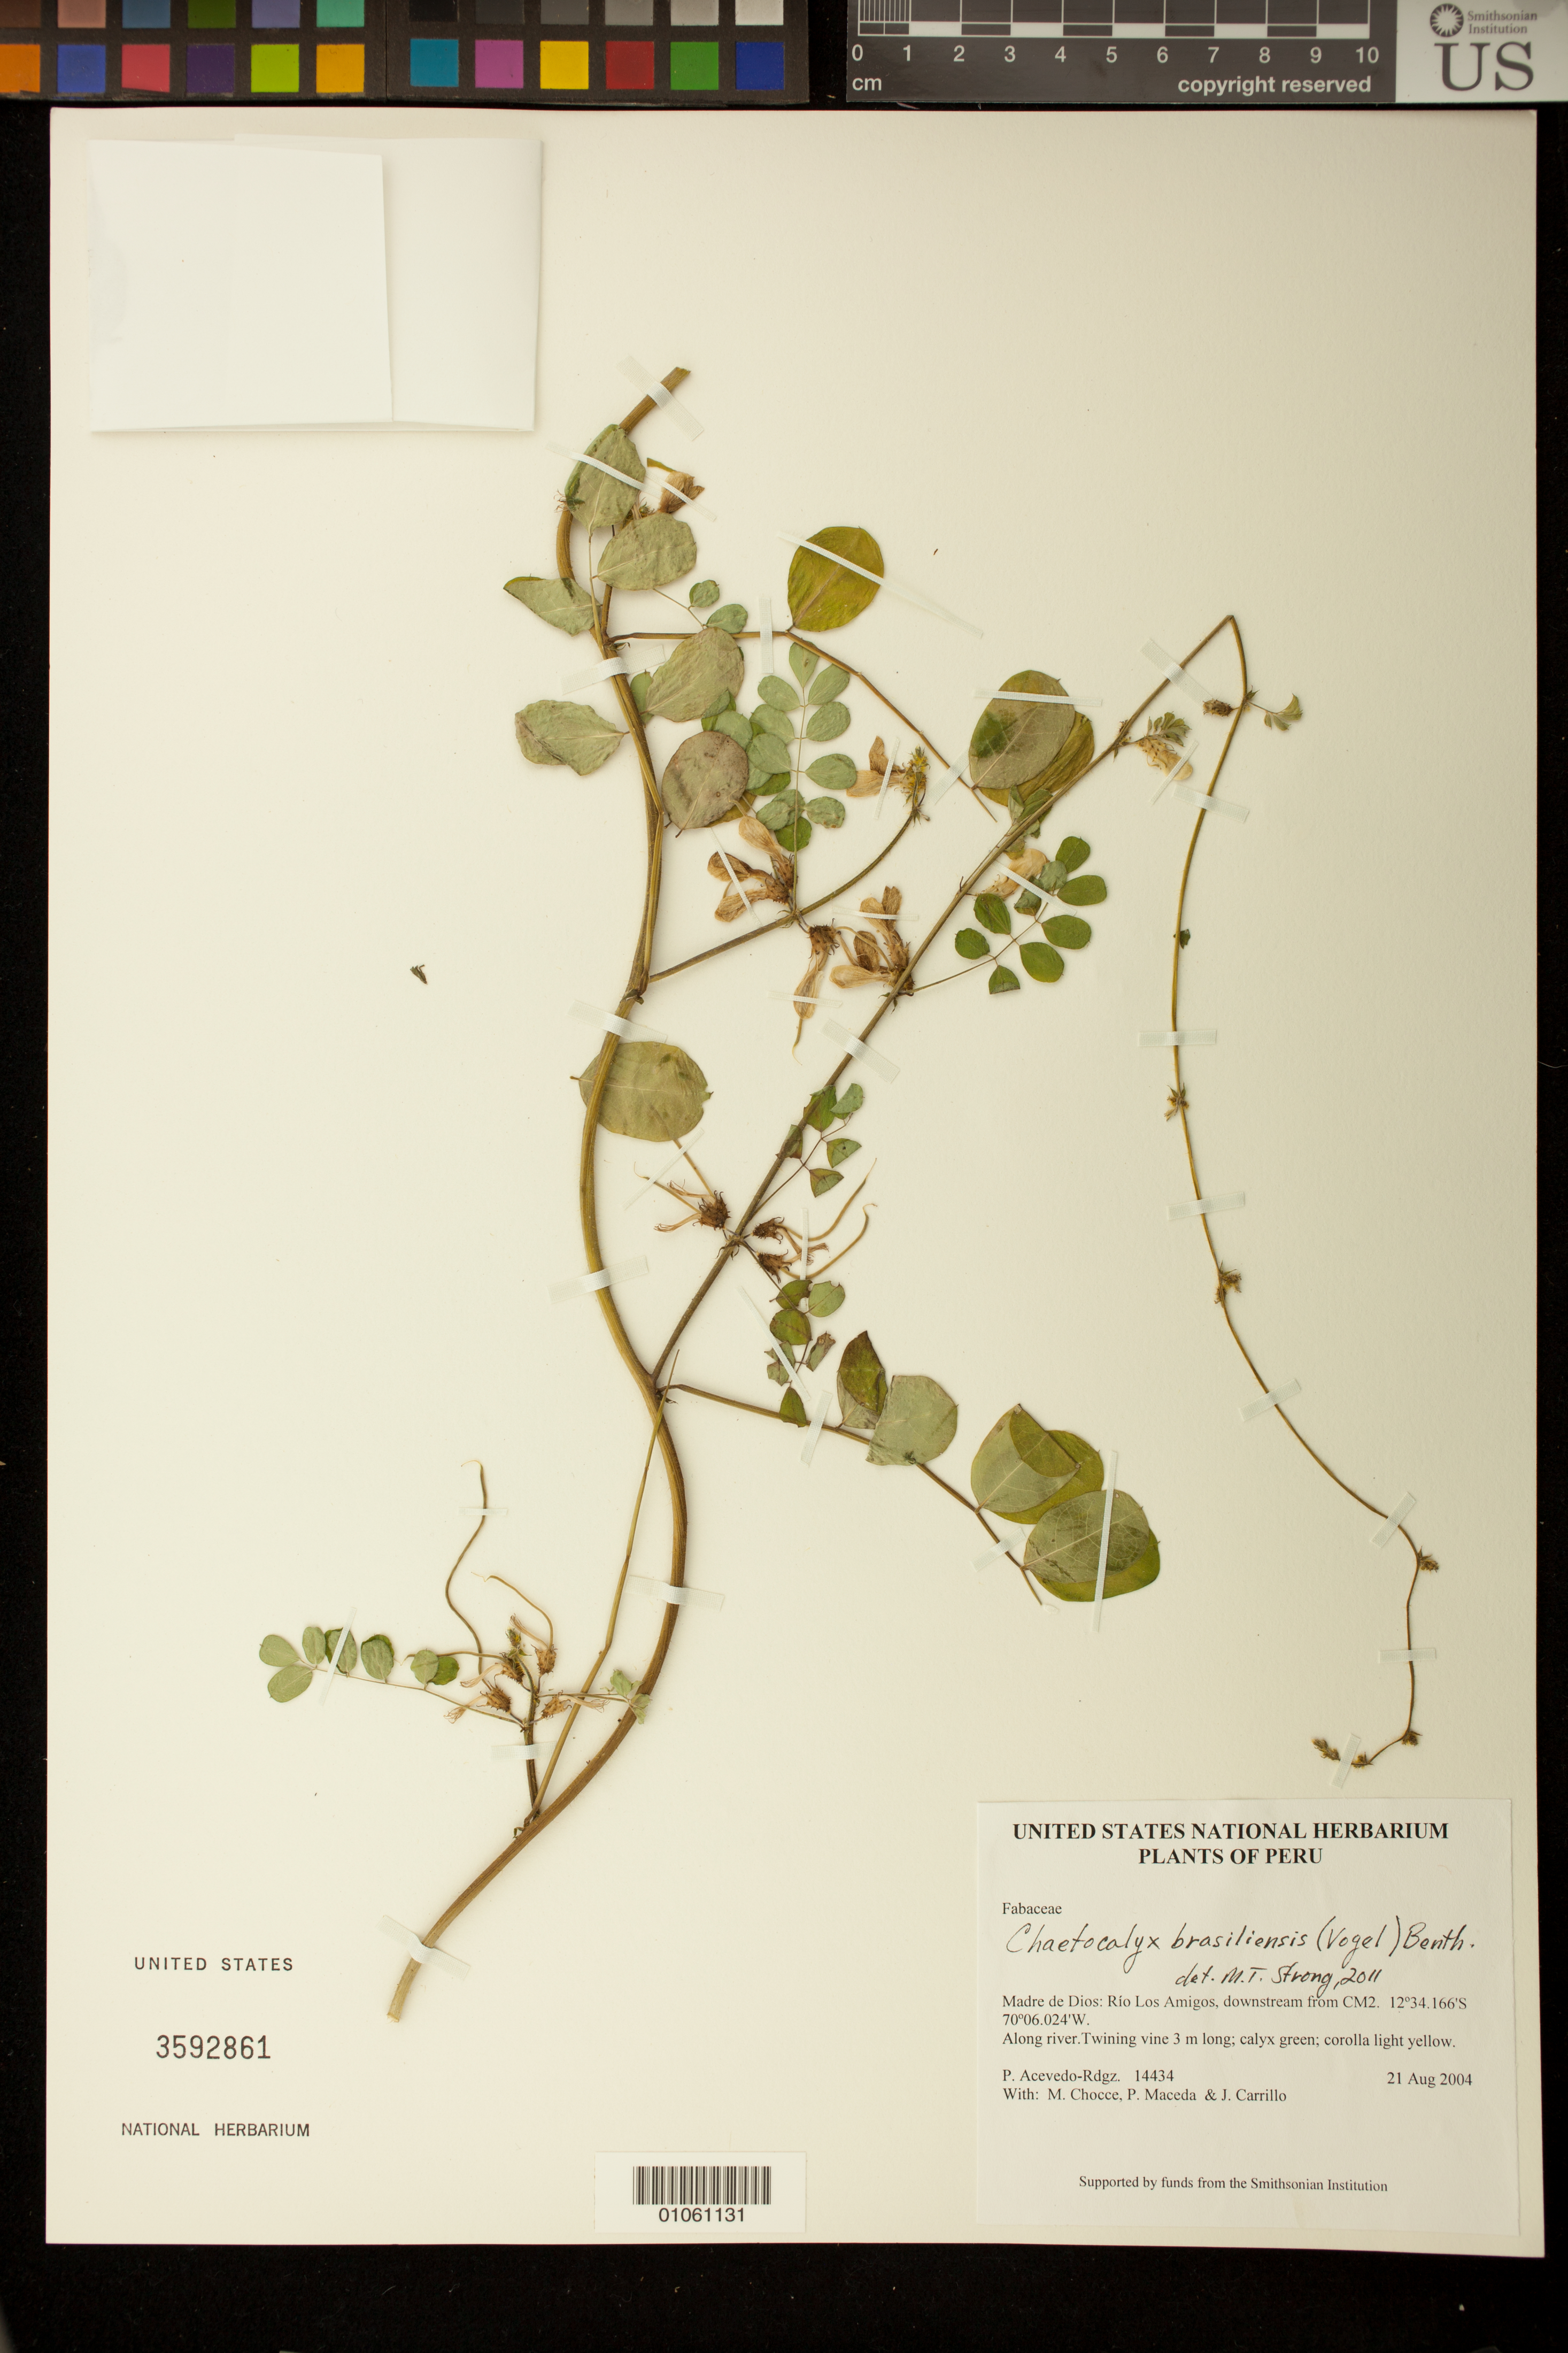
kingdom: Plantae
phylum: Tracheophyta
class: Magnoliopsida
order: Fabales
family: Fabaceae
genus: Chaetocalyx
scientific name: Chaetocalyx brasiliensis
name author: (Vogel) Benth.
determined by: Strong, M. T., (US), Smithsonian Institution - National Museum of Natural History (UNITED STATES)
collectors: P. Acevedo-Rodr., M. Chocce, P. Maceda & J. Carrillo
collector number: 14434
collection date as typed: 21 Aug 2004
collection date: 2004-08-21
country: Peru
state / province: Madre de Dios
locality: Madre de Dios: Río Los Amigos, downstream from CM2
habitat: Along river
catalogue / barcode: US 3592861